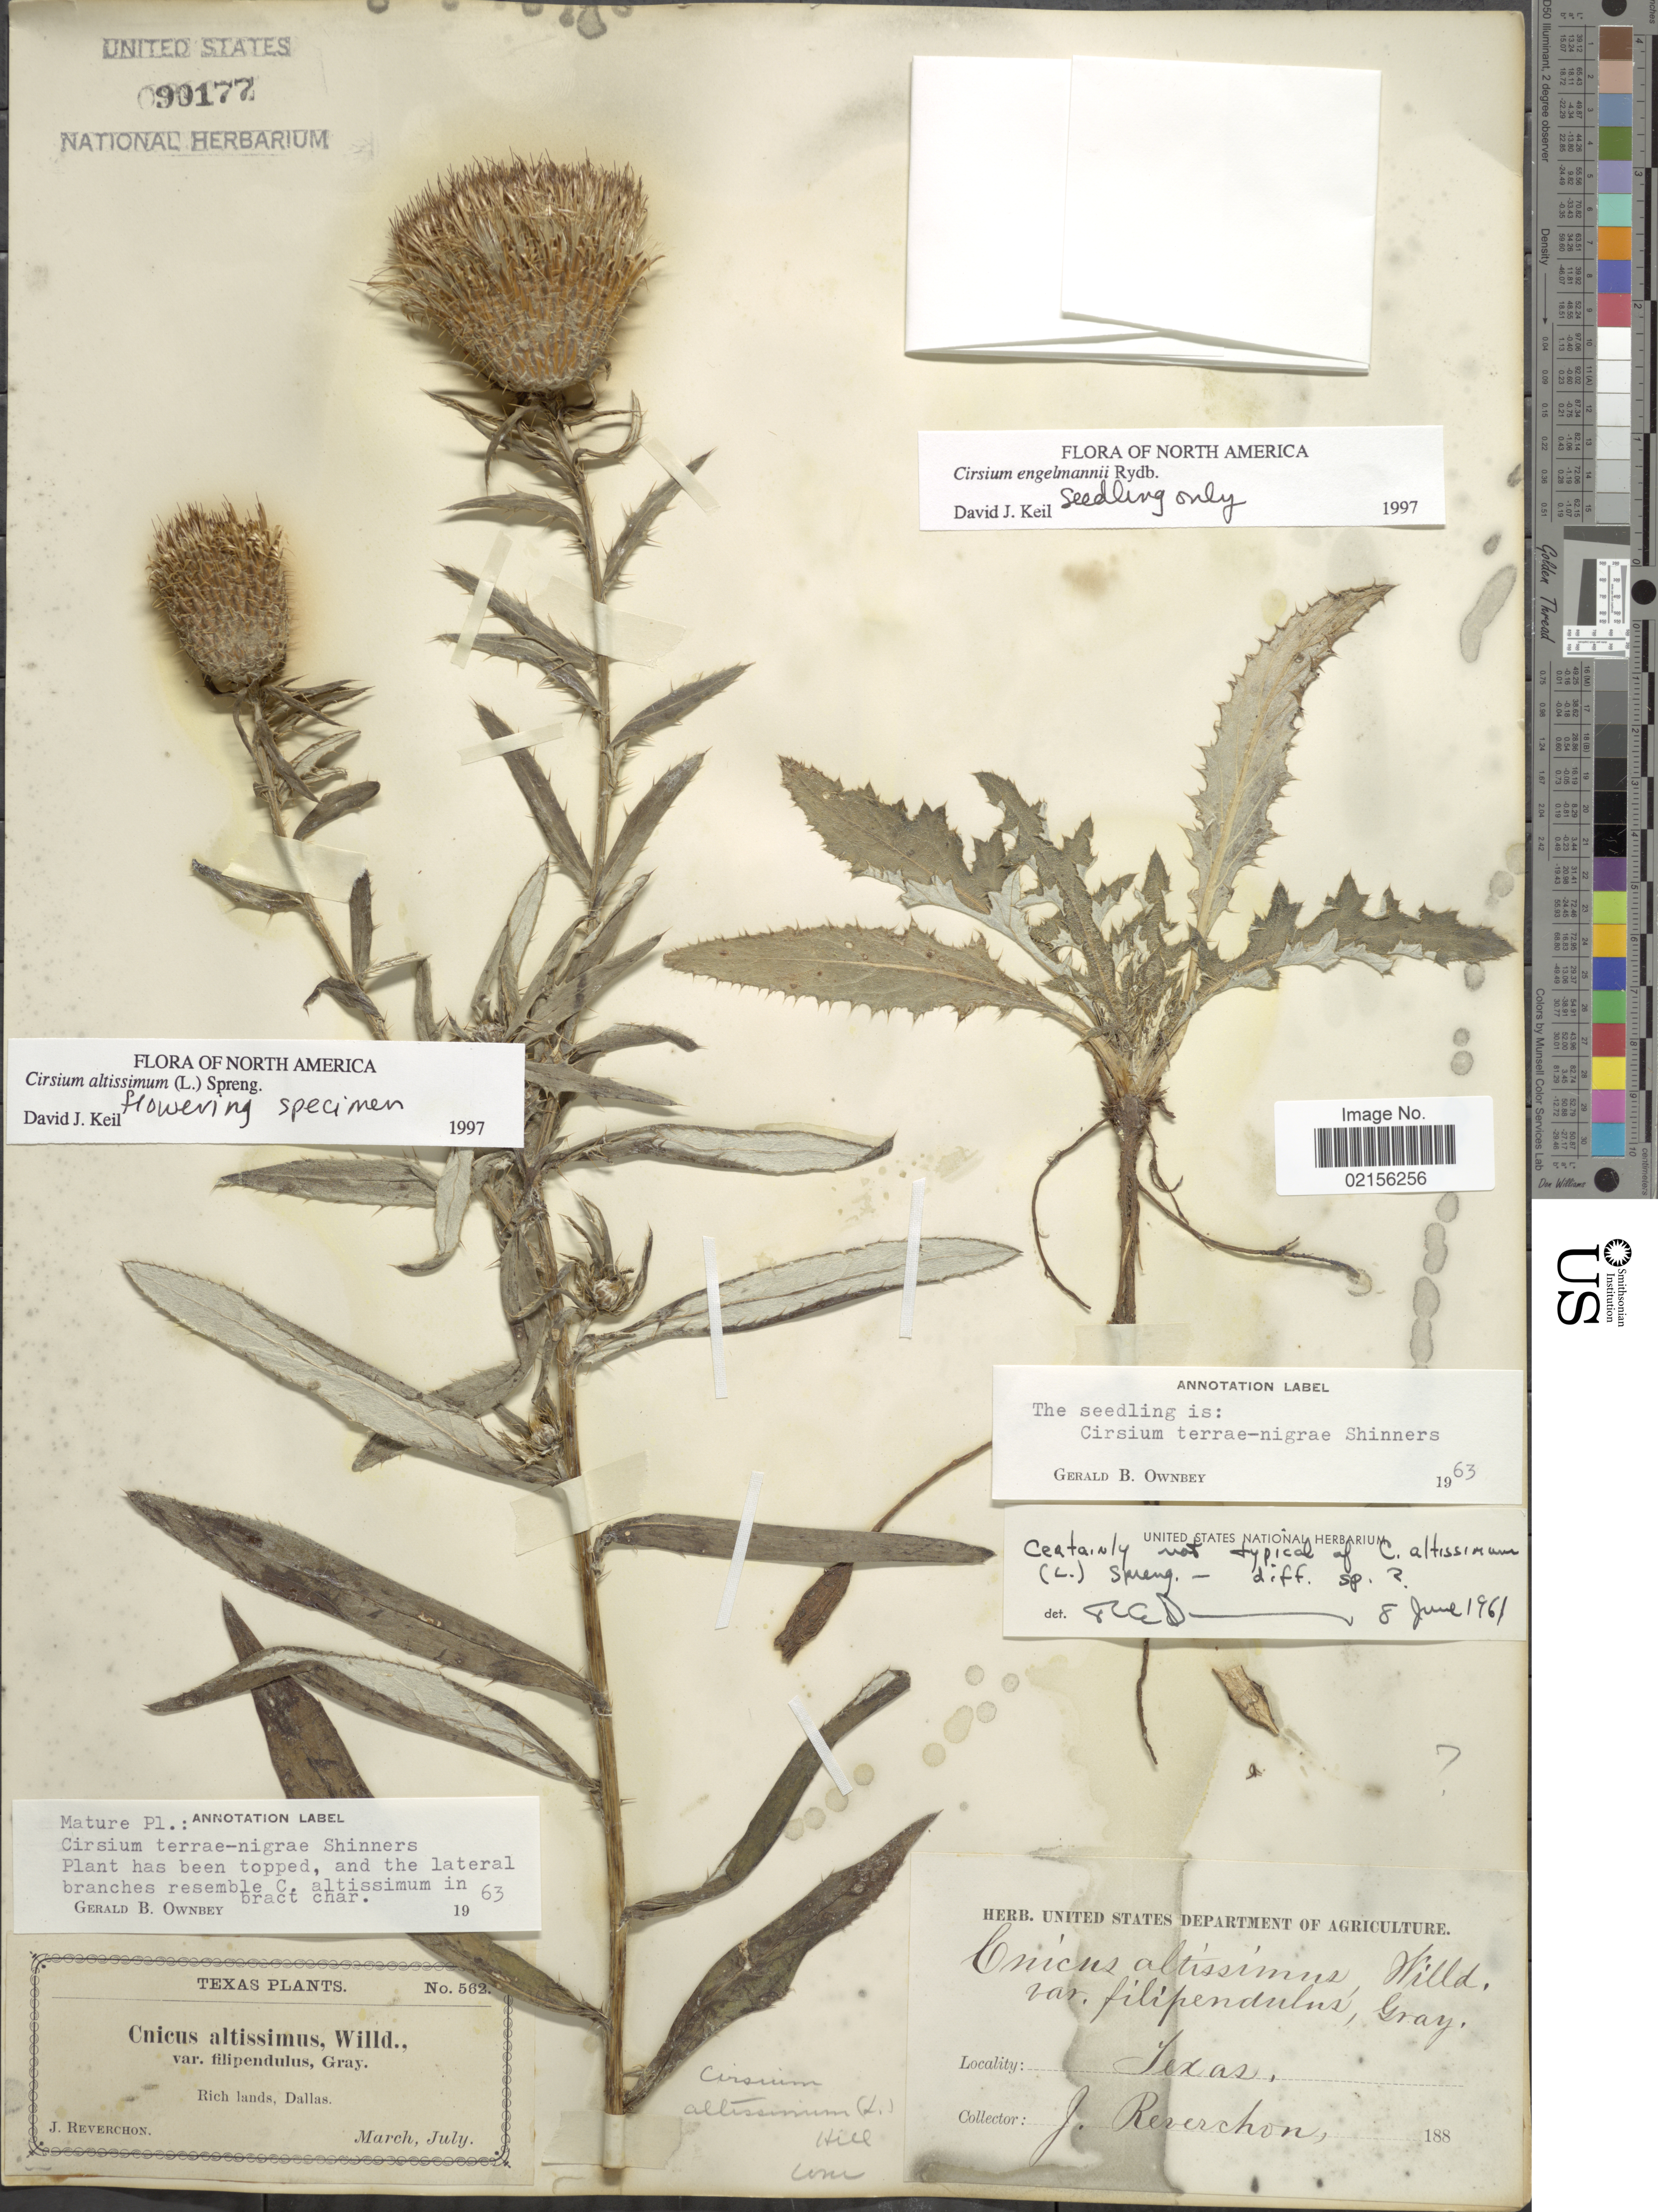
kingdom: Plantae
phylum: Tracheophyta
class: Magnoliopsida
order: Asterales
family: Asteraceae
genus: Cirsium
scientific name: Cirsium altissimum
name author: (L.) Spreng.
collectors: J. Reverchon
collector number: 562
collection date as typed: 188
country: United States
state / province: Texas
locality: Rich lands, Dallas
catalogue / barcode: US 90177